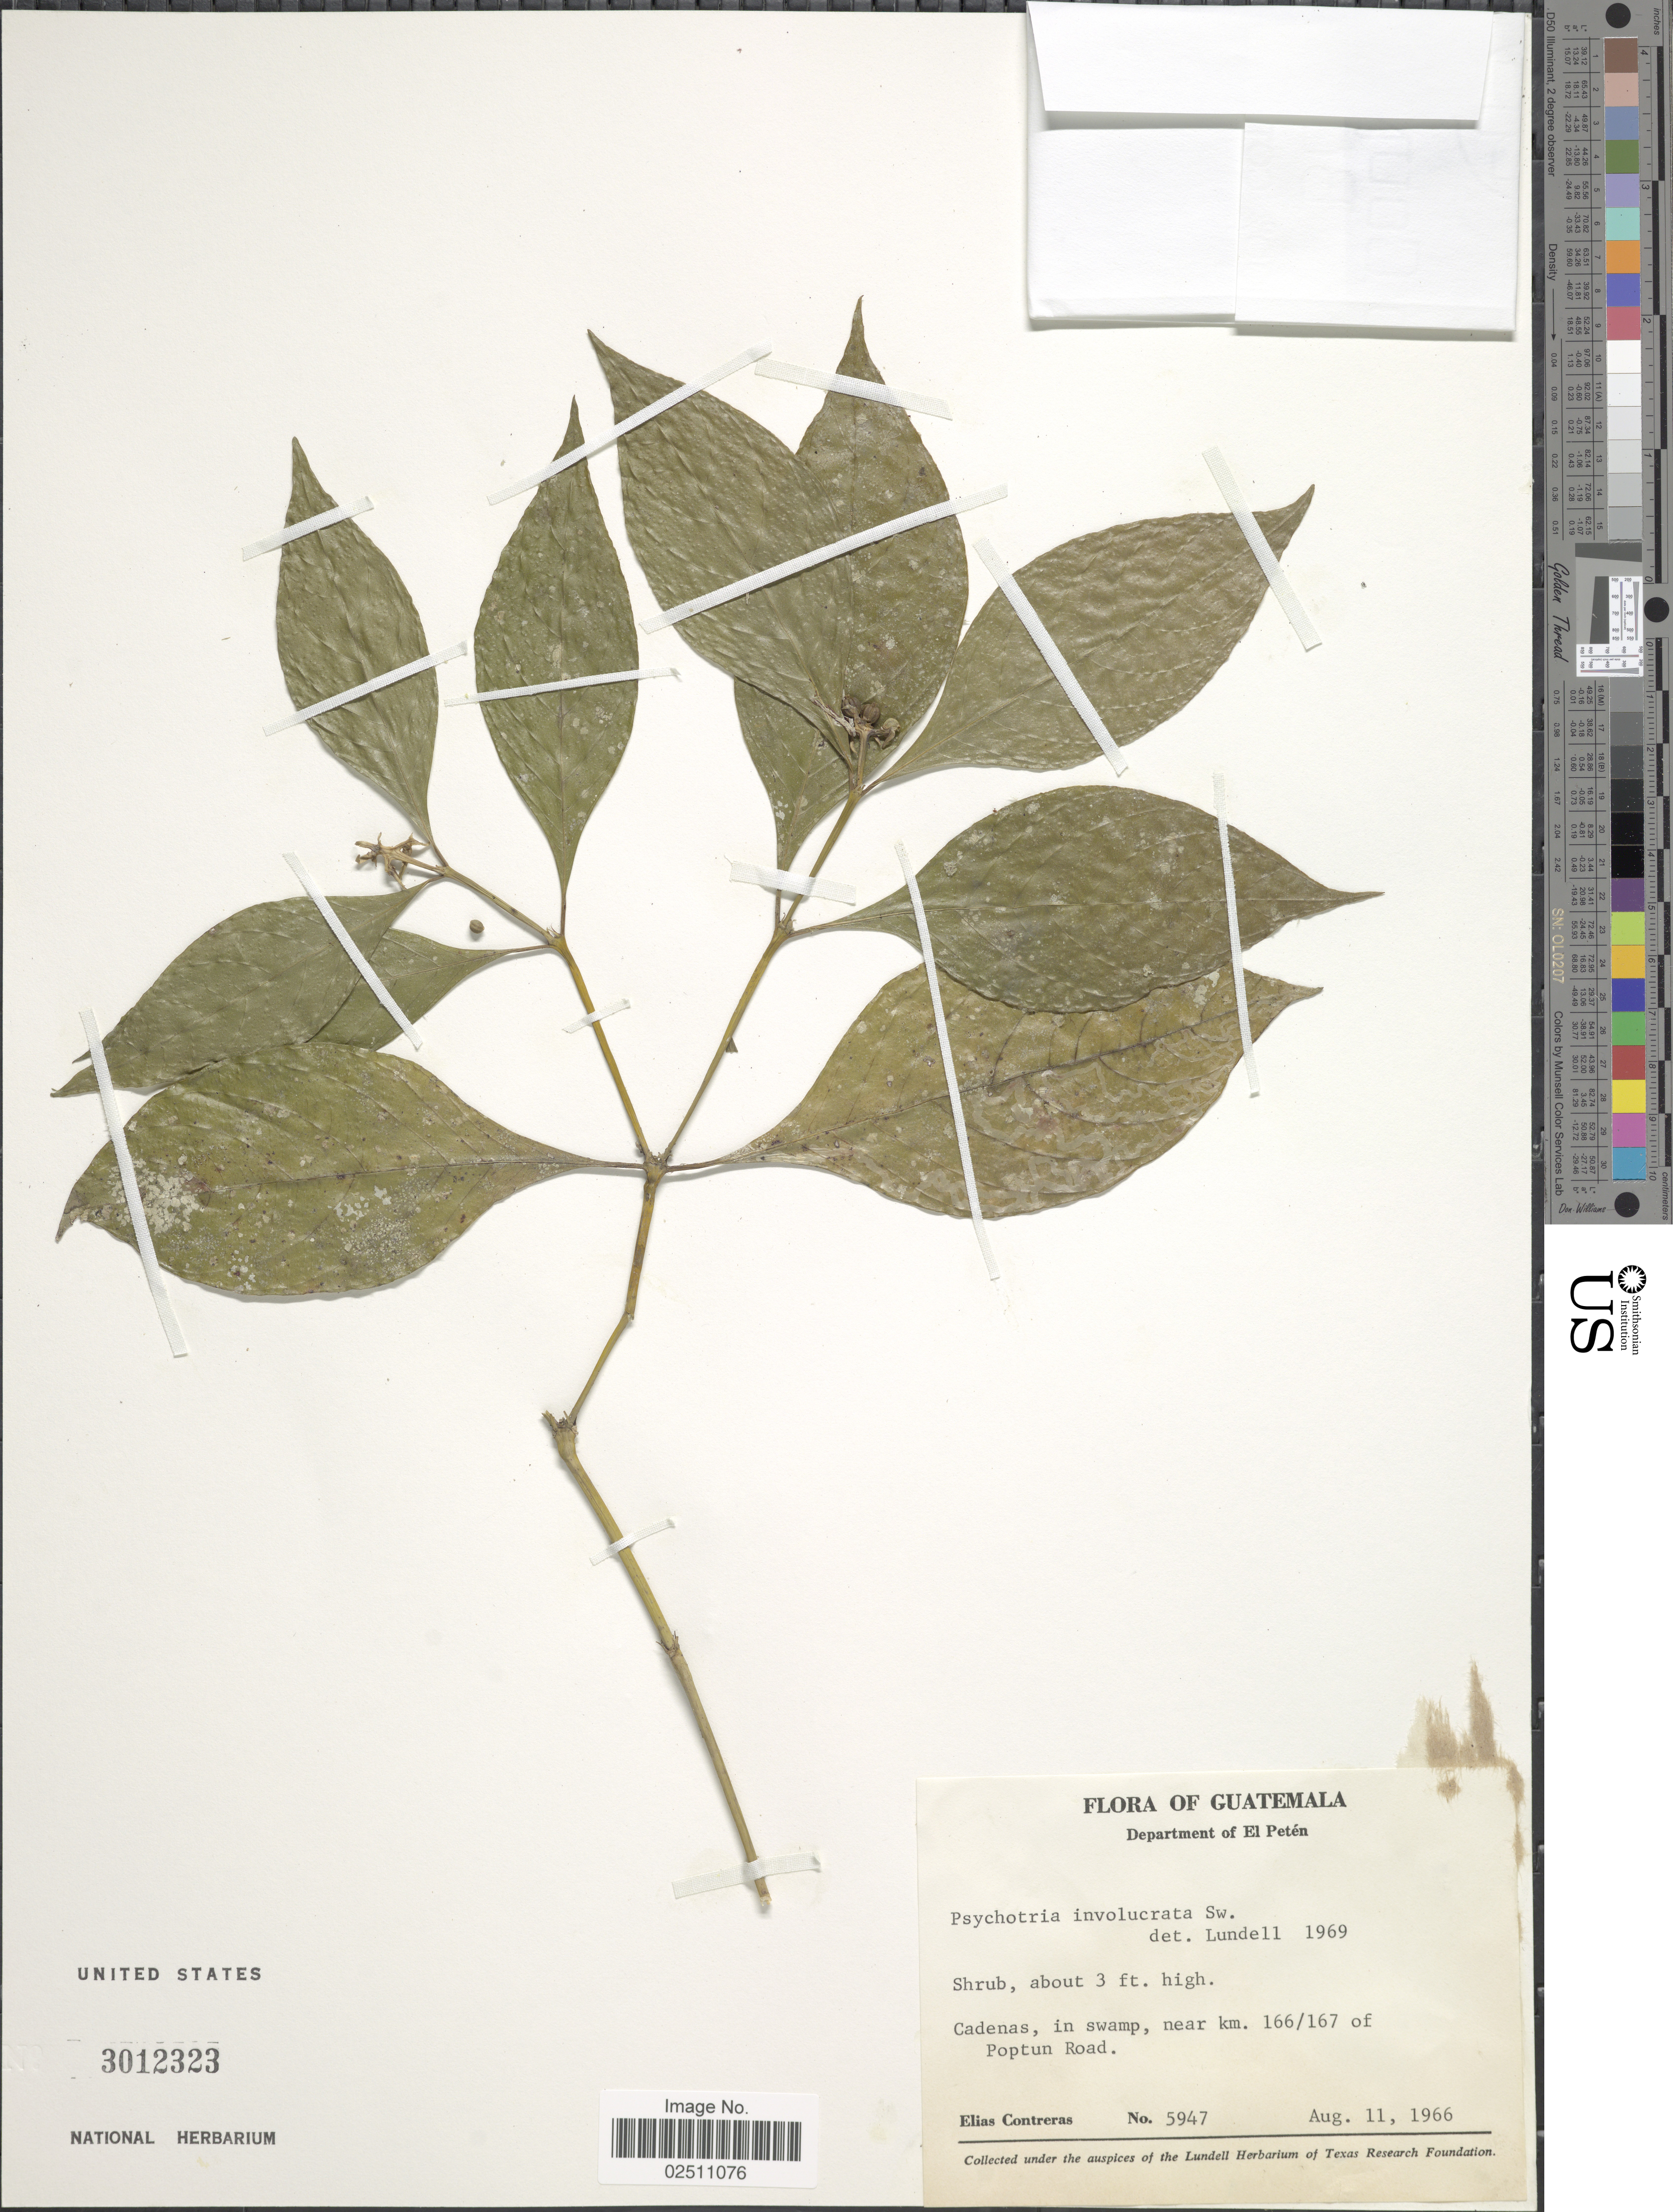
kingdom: Plantae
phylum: Tracheophyta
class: Magnoliopsida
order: Gentianales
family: Rubiaceae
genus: Psychotria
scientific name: Psychotria involucrata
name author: Sw.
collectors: E. Contreras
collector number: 5947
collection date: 1966-08-11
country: Guatemala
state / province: El Petén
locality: Department of El Peten, Cadenas, in swamp, near km. 166/167 of Poptun Road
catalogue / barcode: US 3012323